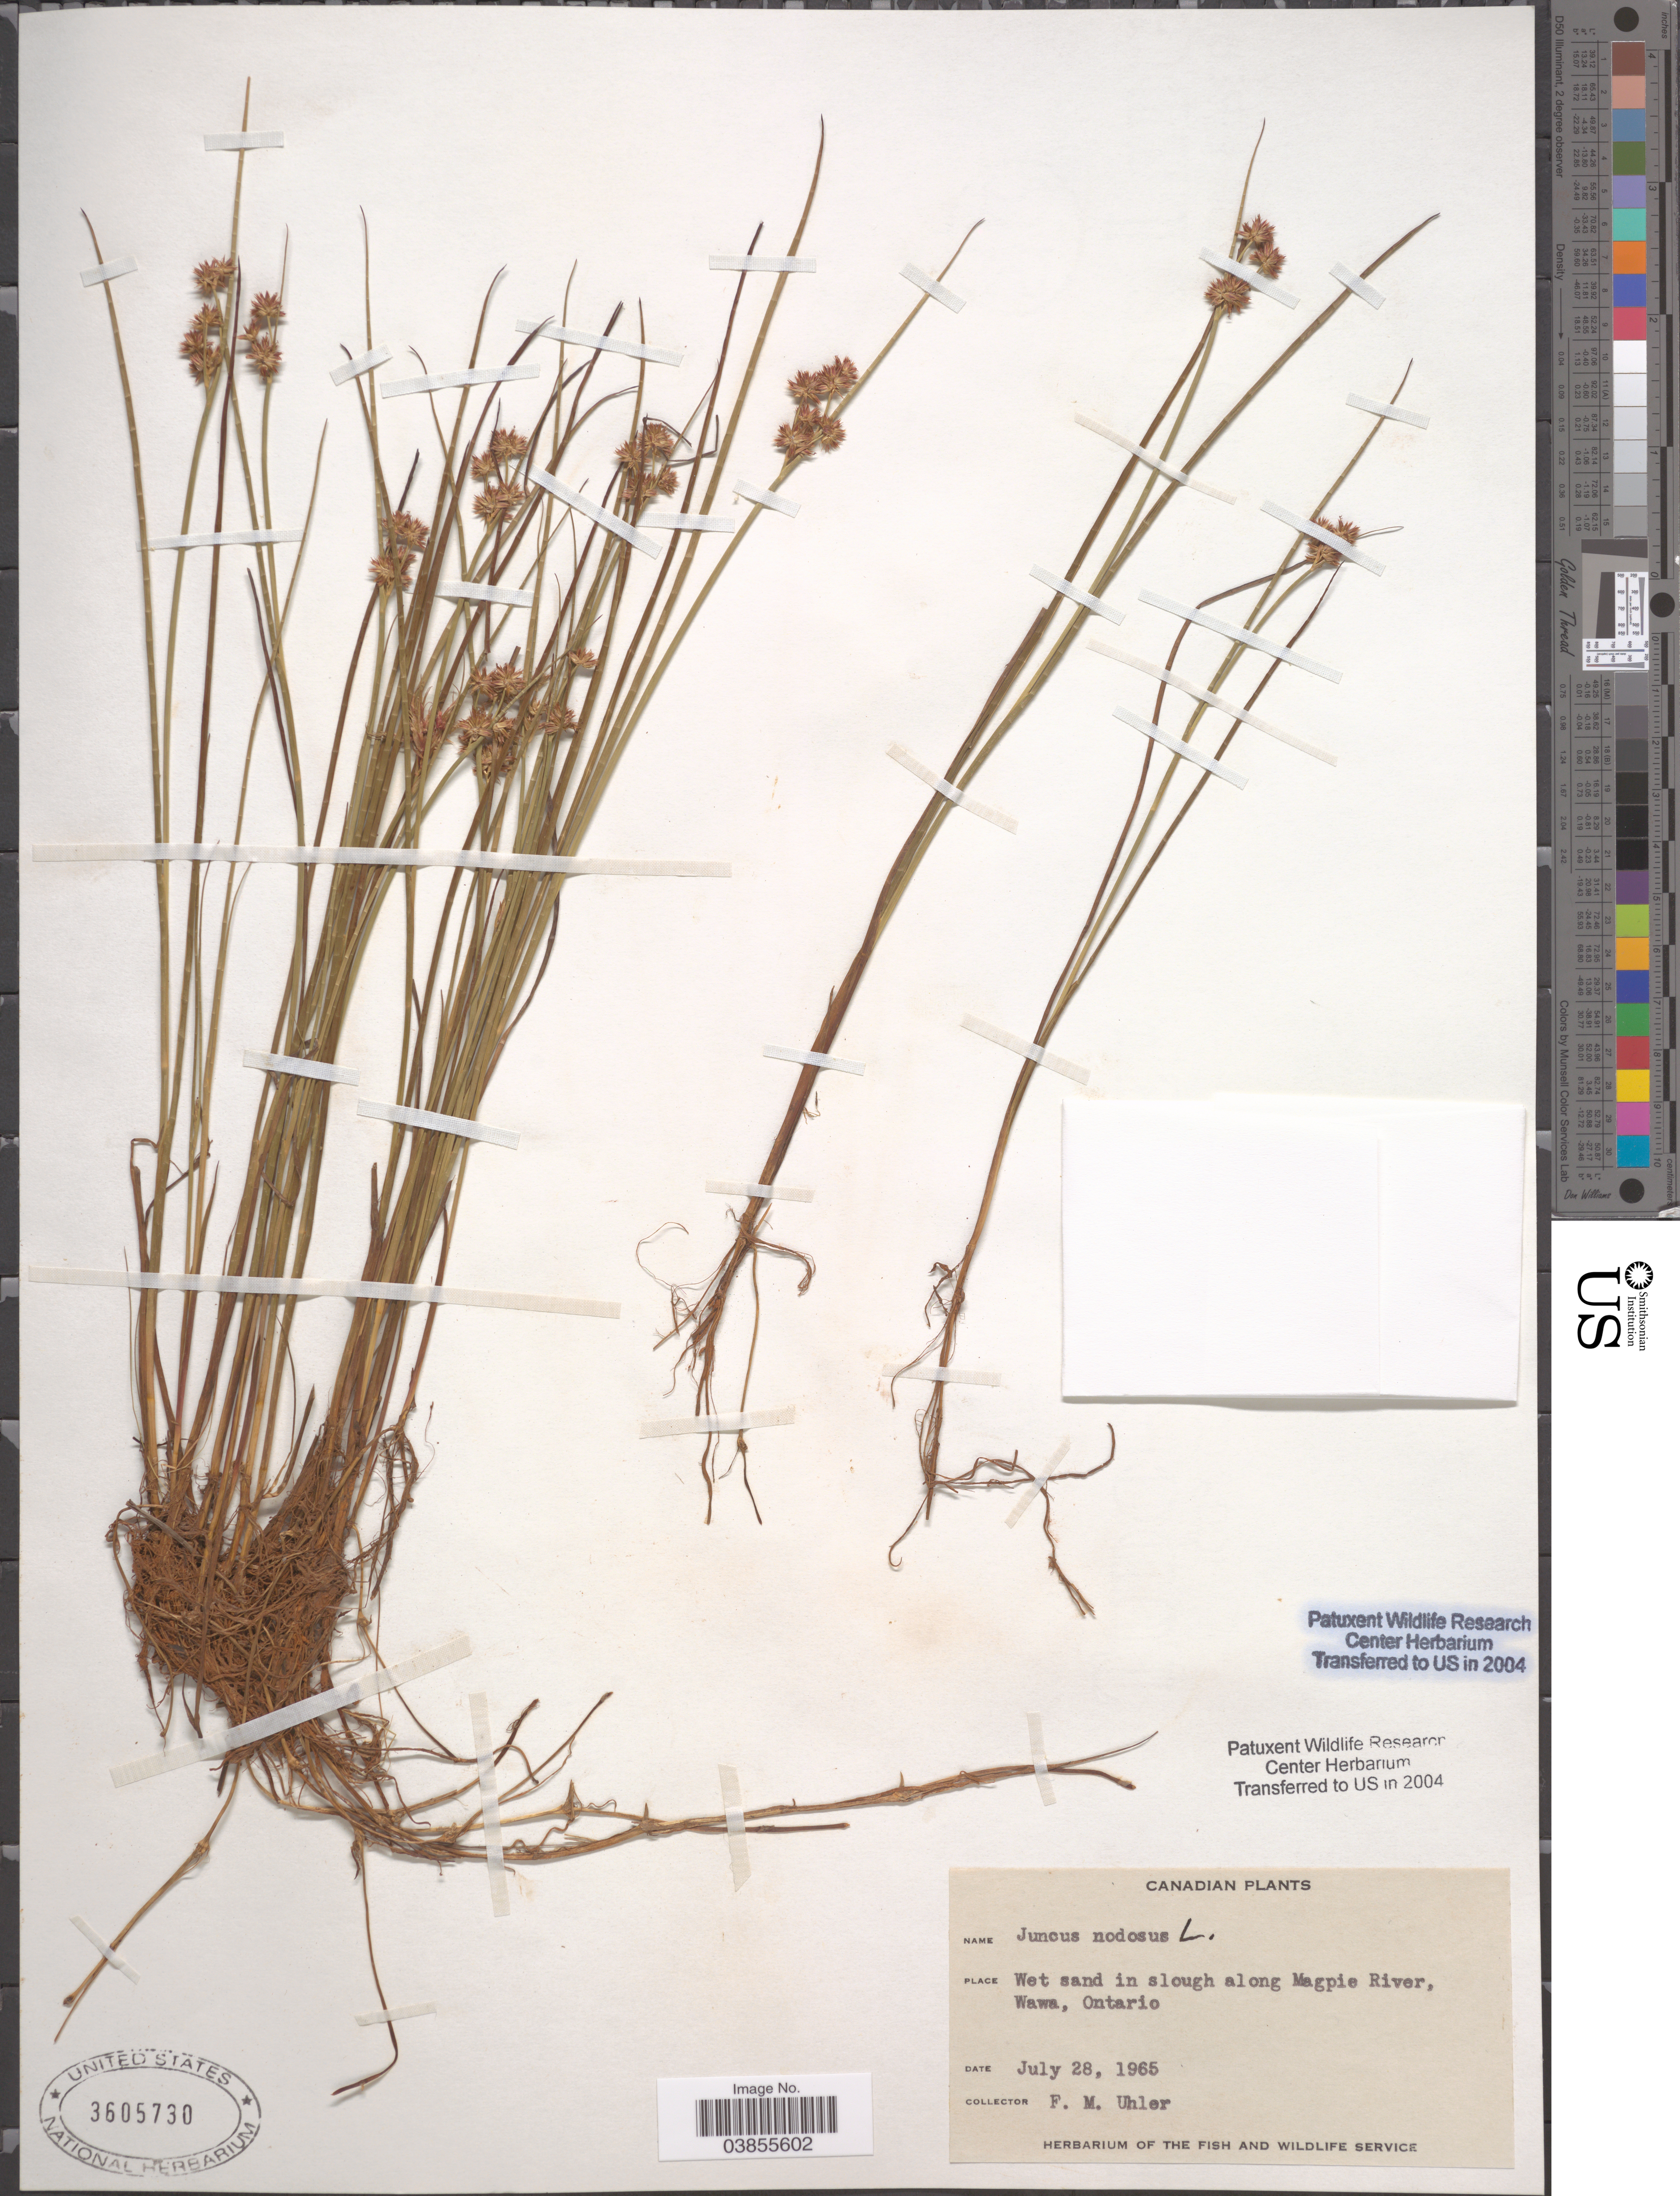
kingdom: Plantae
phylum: Tracheophyta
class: Liliopsida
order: Poales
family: Juncaceae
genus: Juncus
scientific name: Juncus nodosus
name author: L.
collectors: F. M. Uhler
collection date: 1965-07-28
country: Canada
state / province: Ontario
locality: Wet sand in slough along Magpie River, Wawa.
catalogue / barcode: US 3605730